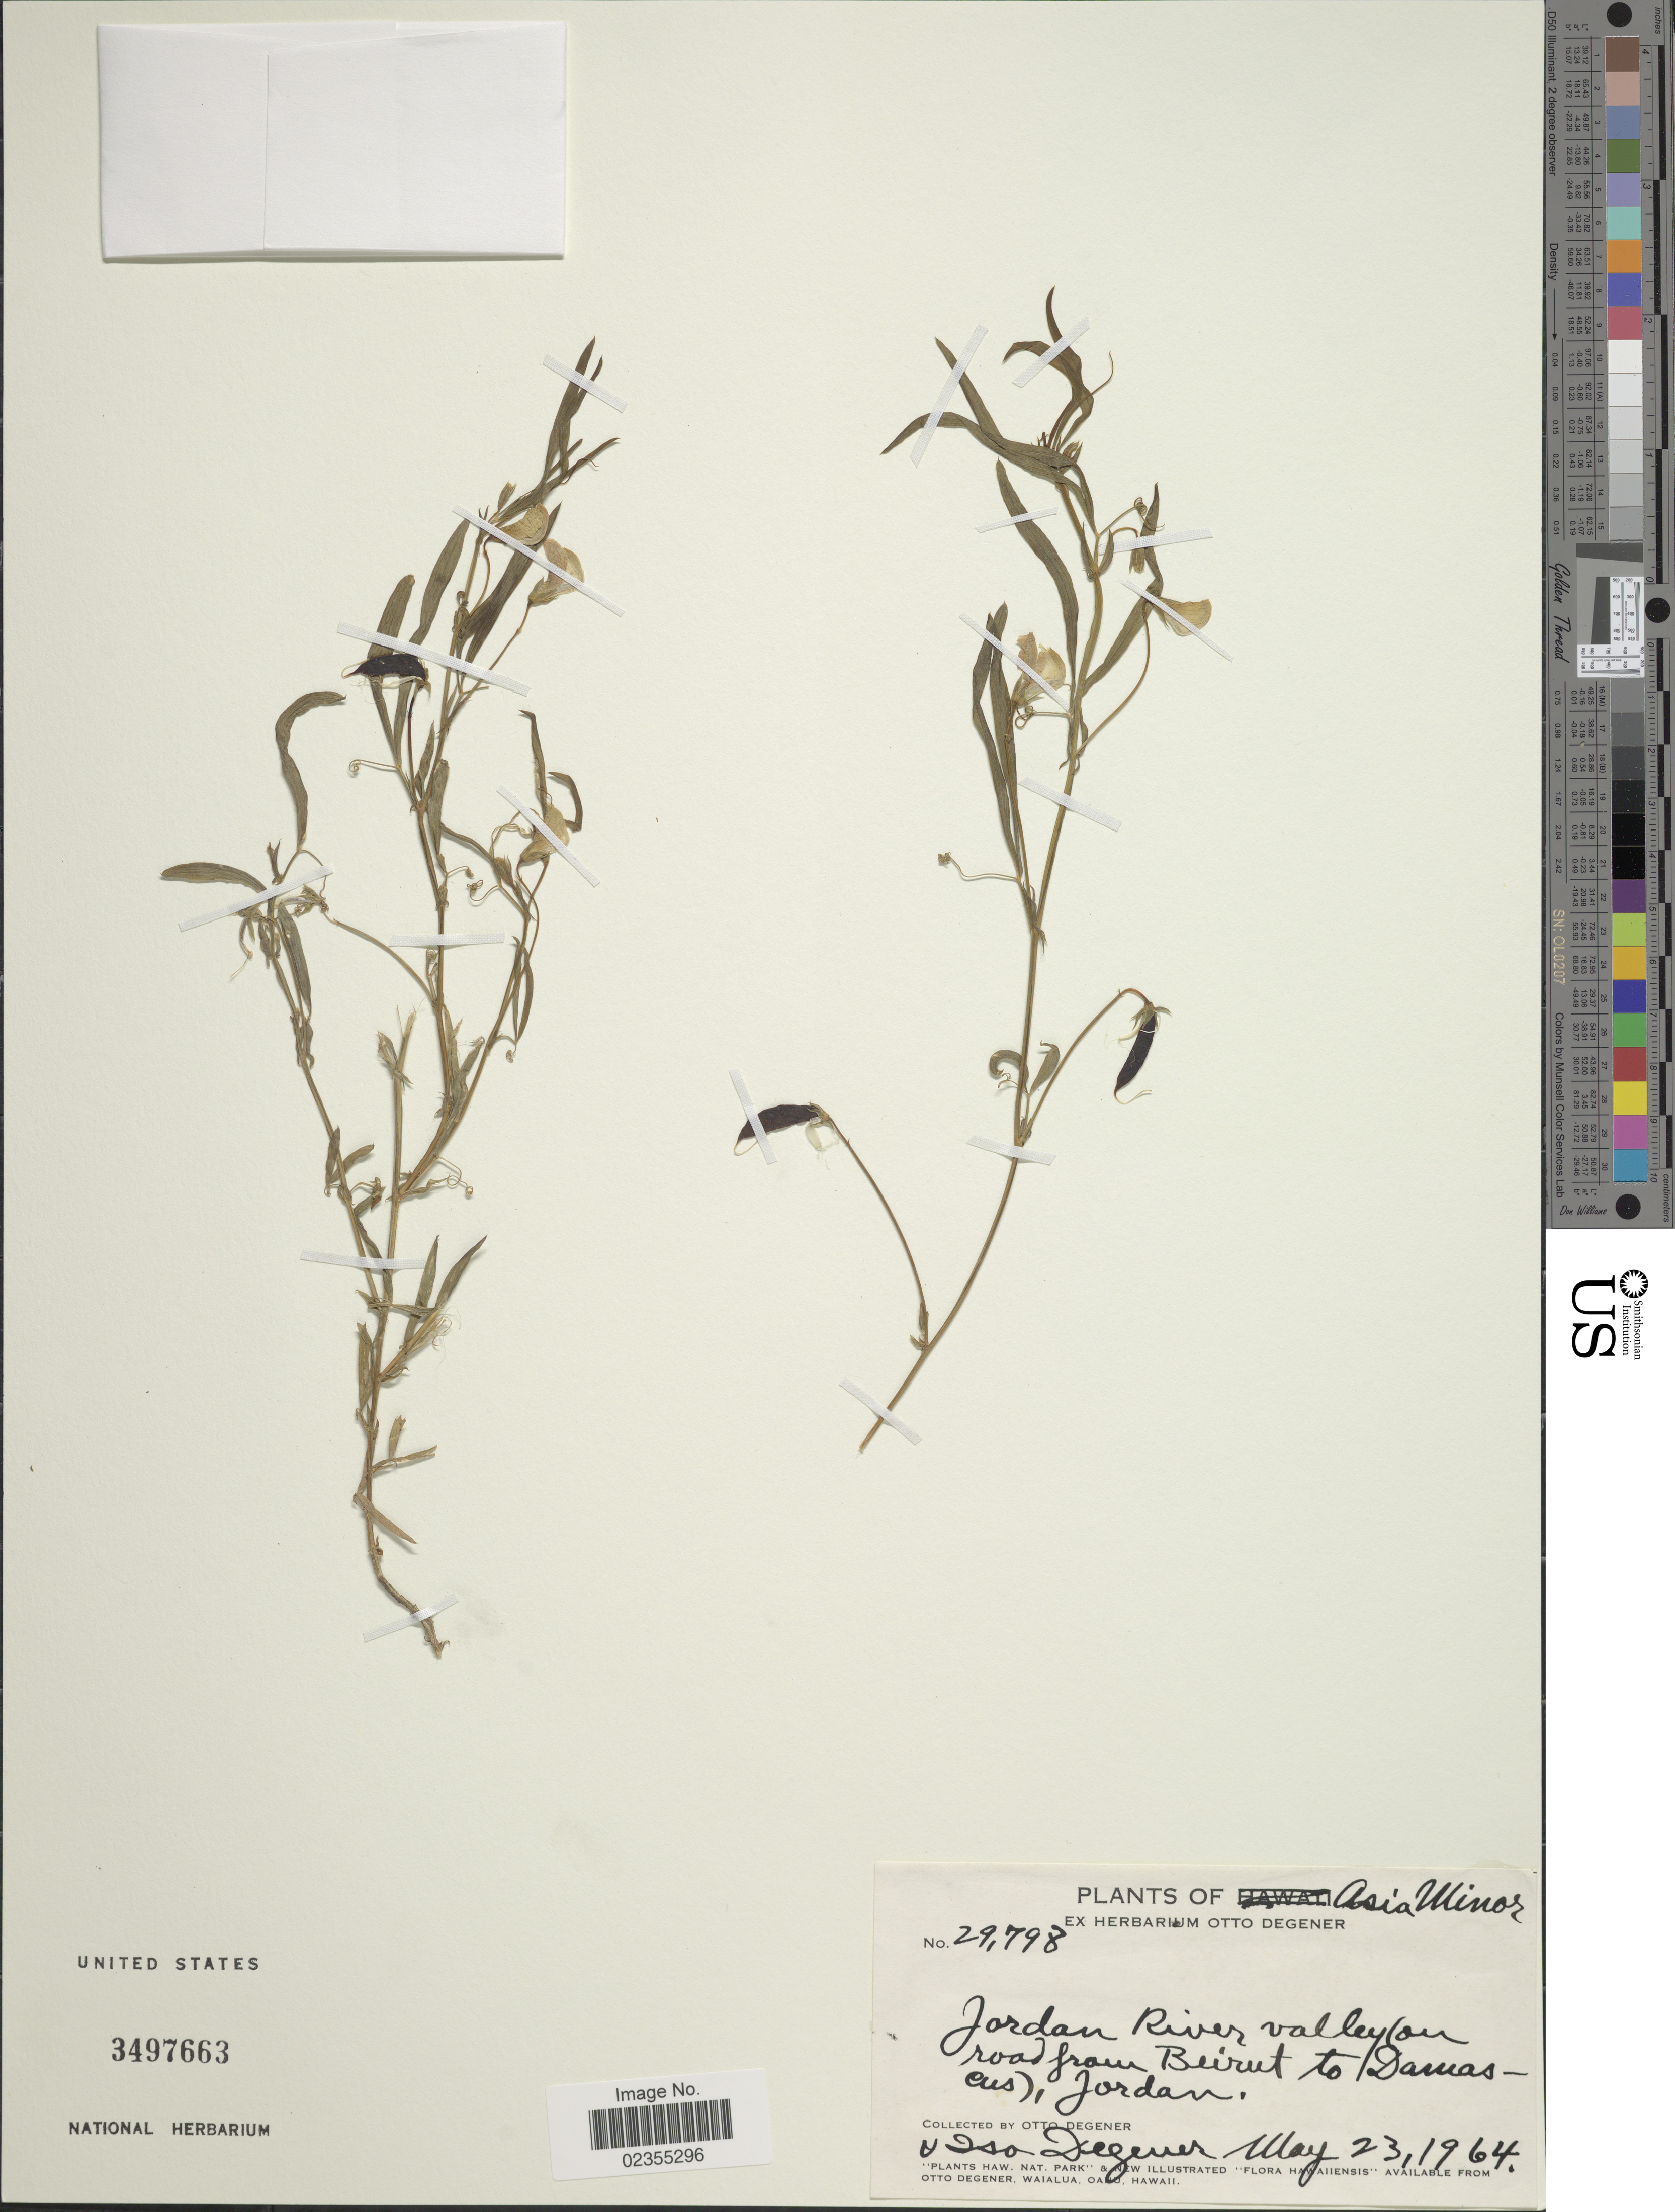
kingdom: Plantae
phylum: Tracheophyta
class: Magnoliopsida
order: Fabales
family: Fabaceae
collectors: O. Degener & I. Degener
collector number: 29798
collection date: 1964-05-23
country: Jordan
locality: Asia Minor. Jordan River valley (on road from Beirut to Damascus), Jordan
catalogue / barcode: US 3497663